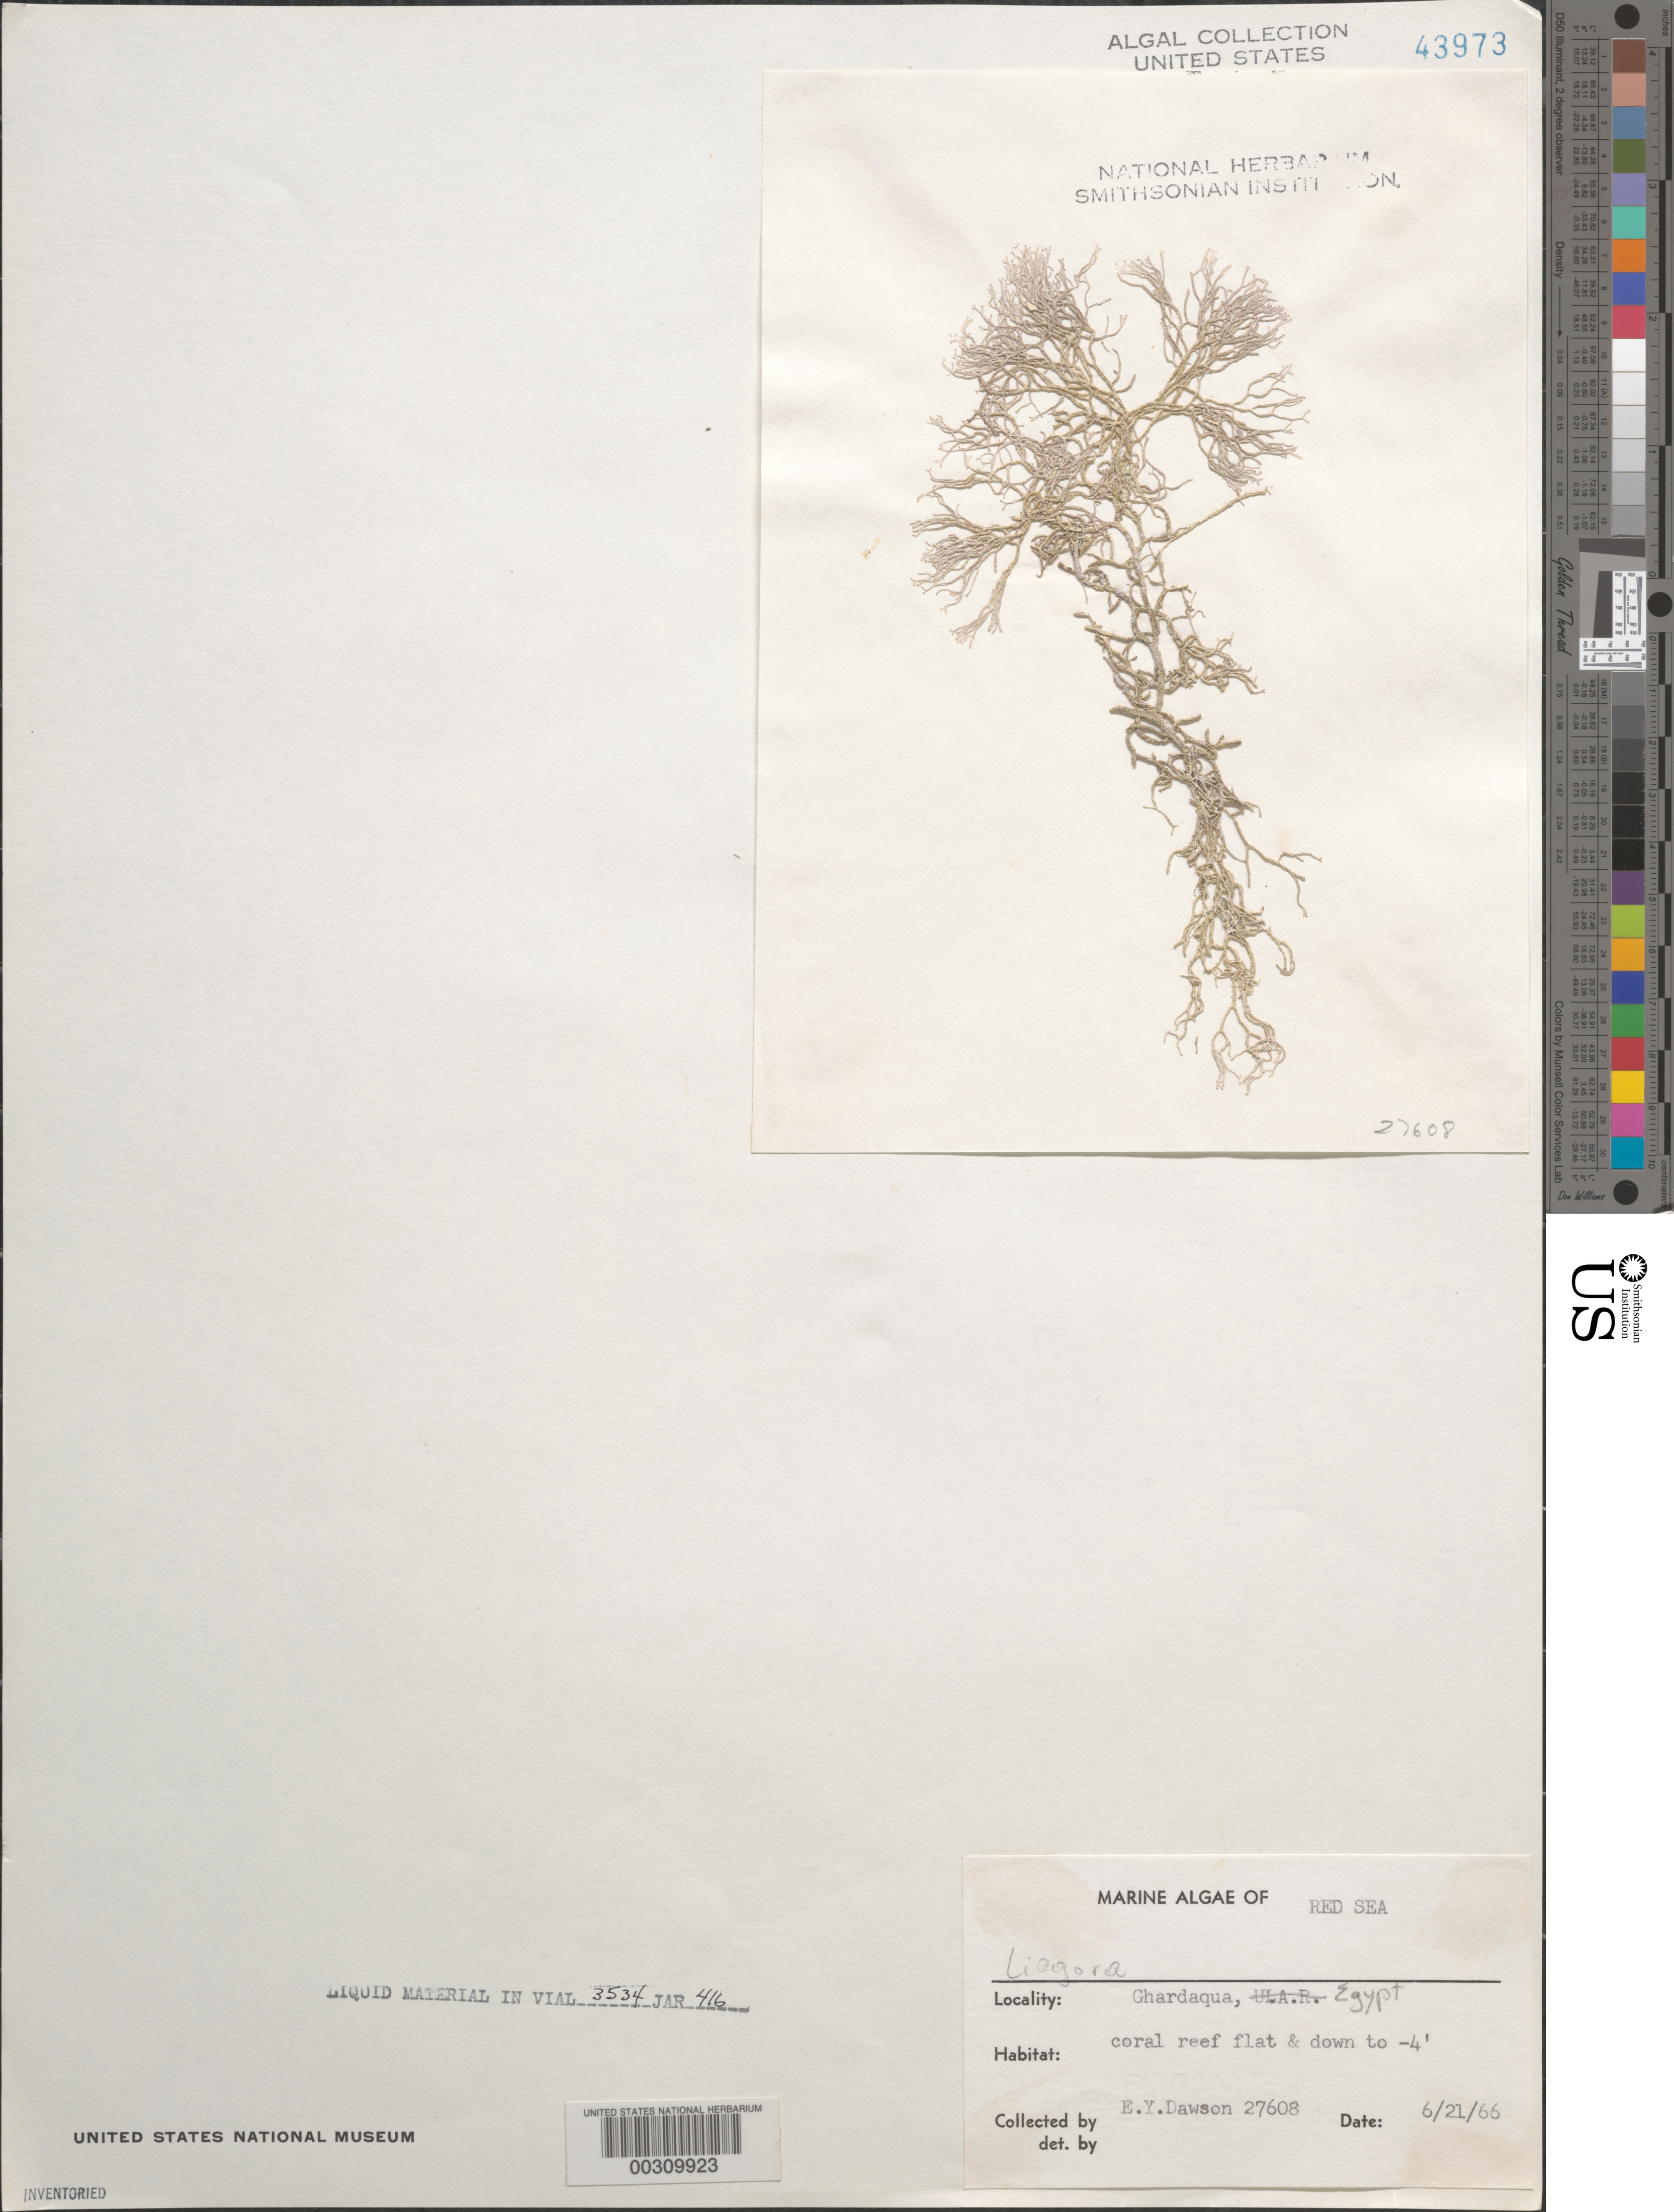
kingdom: Plantae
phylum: Rhodophyta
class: Florideophyceae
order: Nemaliales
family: Liagoraceae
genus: Liagora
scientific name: Liagora sp.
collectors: E. Y. Dawson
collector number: EYD 27608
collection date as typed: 21 Jun 1966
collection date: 1966-06-21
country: Egypt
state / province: Al Bahr al Ahmar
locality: Ghardaqua, Red Sea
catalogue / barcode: US 43973